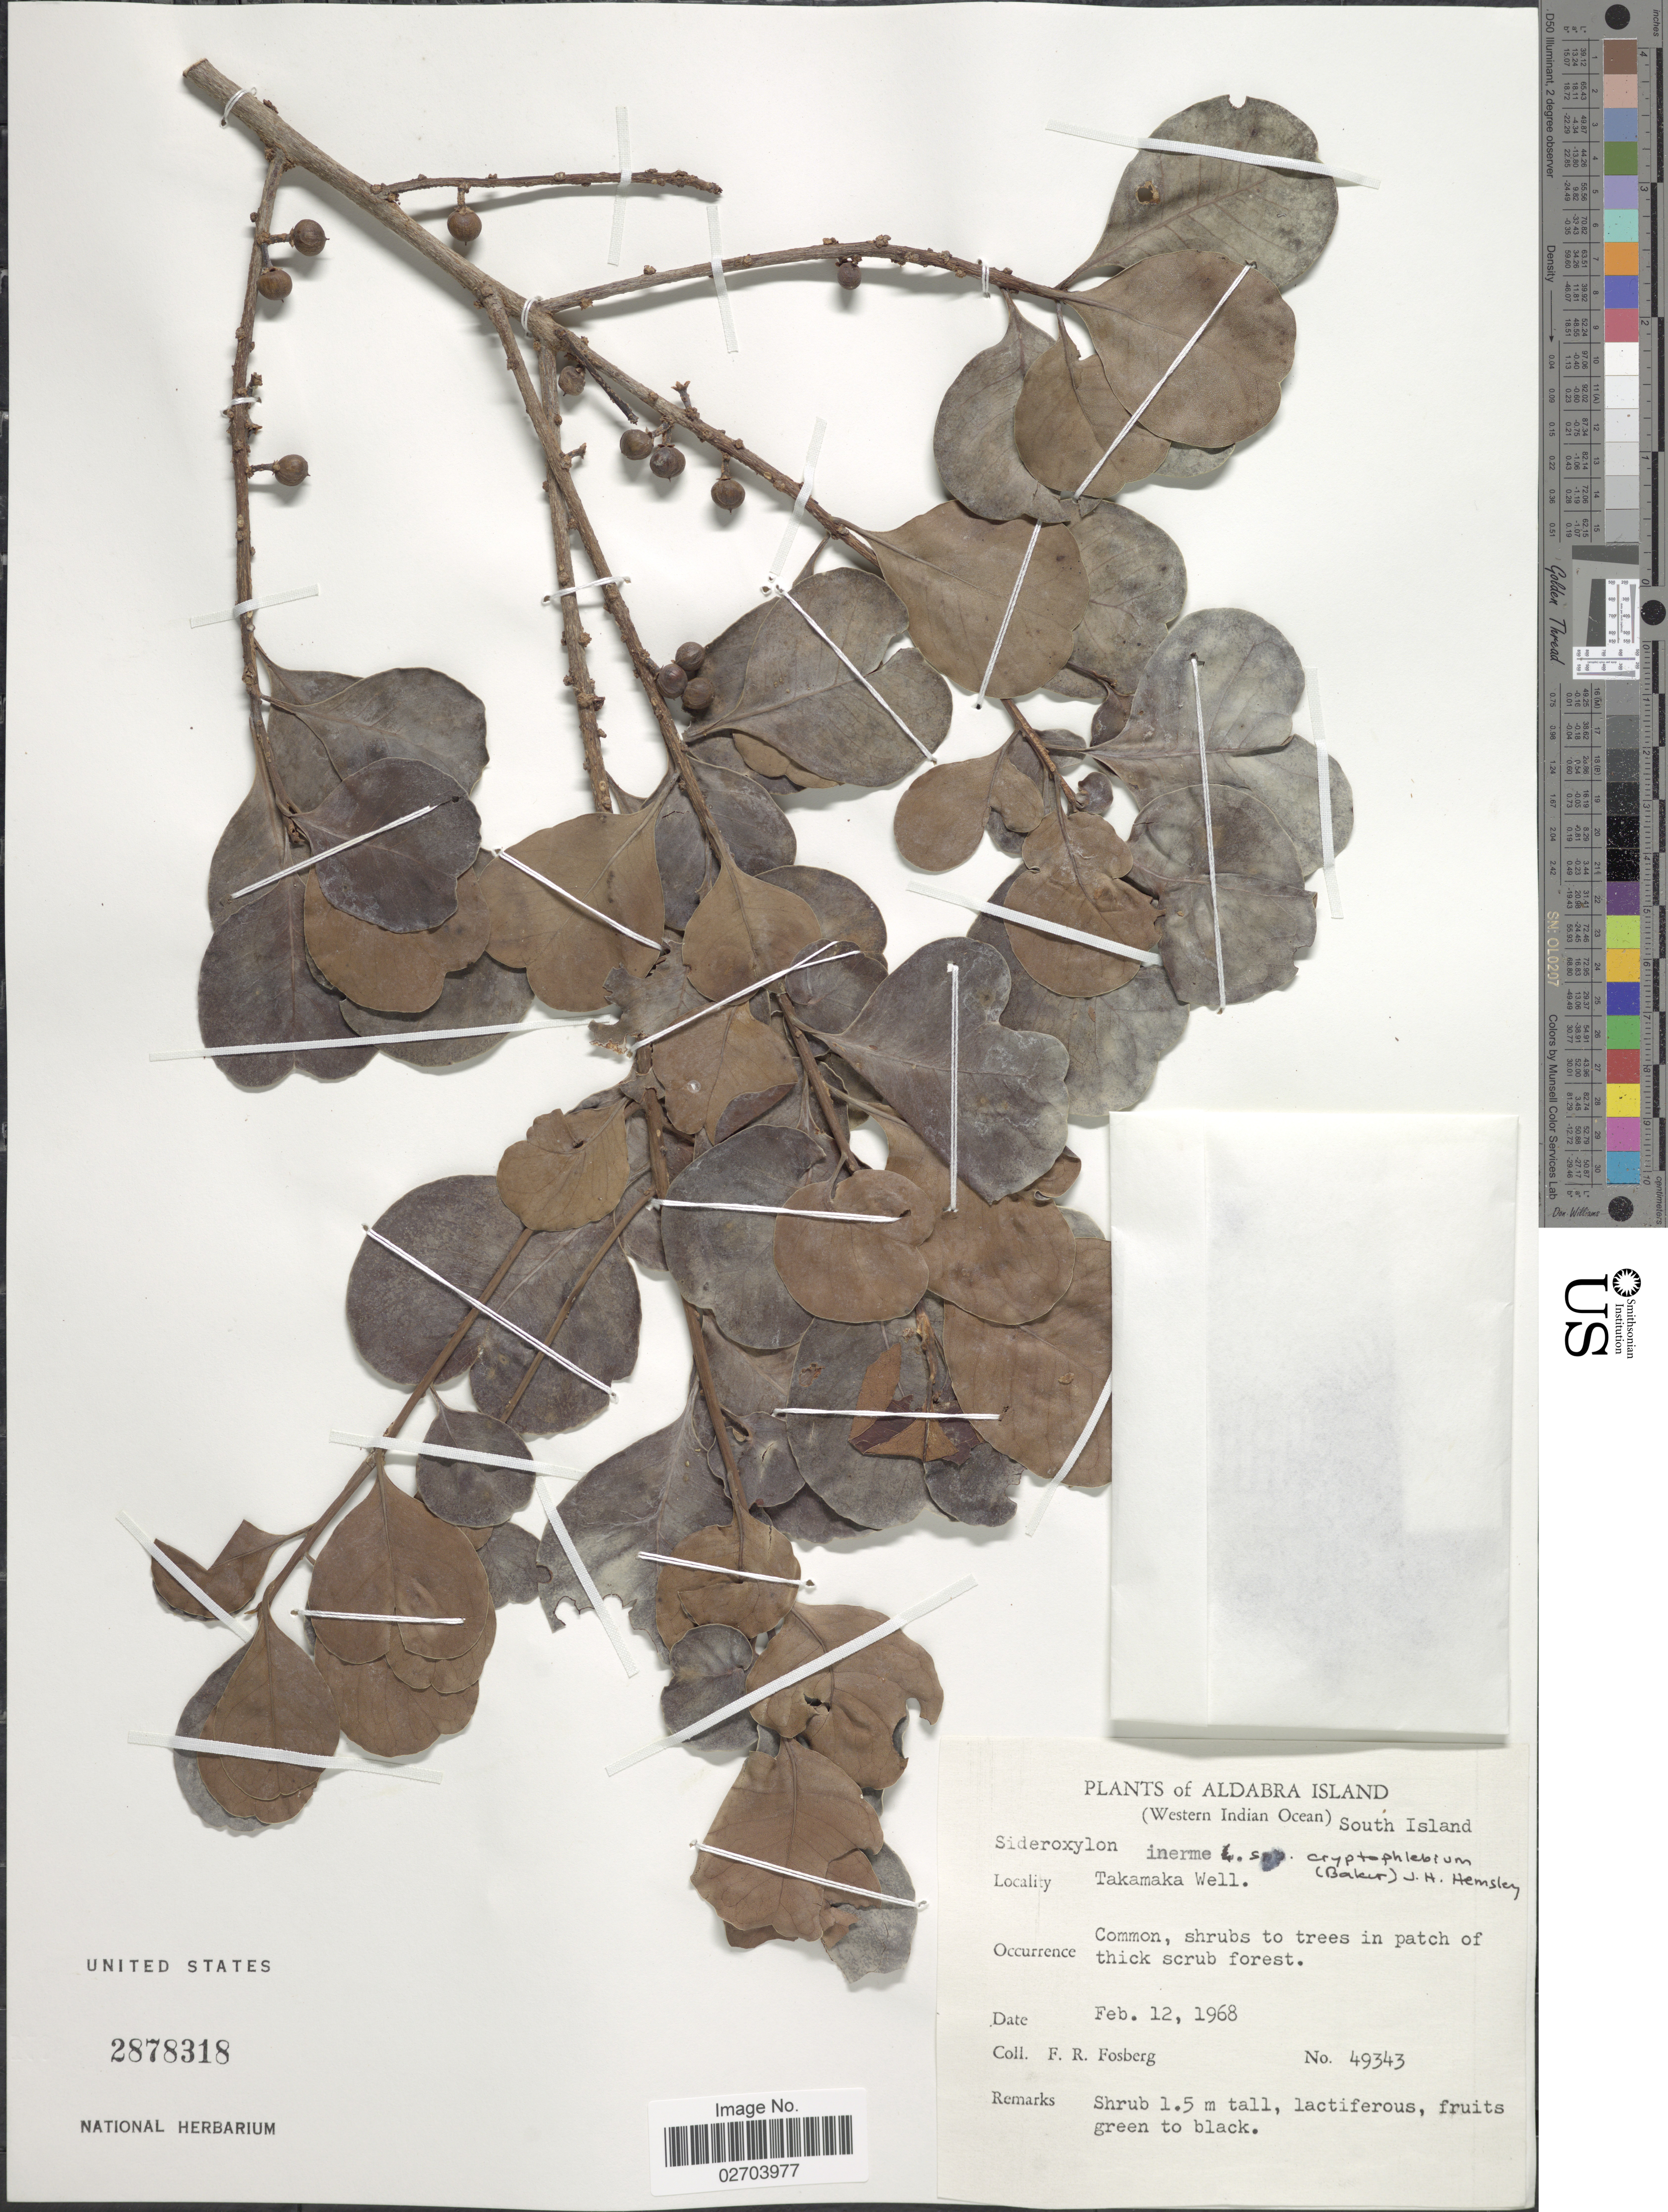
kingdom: Plantae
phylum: Tracheophyta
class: Magnoliopsida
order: Ericales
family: Sapotaceae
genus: Sideroxylon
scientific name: Sideroxylon inerme subsp. cryptophlebium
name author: (Baker) J.H. Hemsl.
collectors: F. R. Fosberg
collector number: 49343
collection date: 1968-02-12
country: Seychelles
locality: Aldabra Island. (Western Indian Ocean) South Island. Takamaka Well.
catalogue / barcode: US 2878318